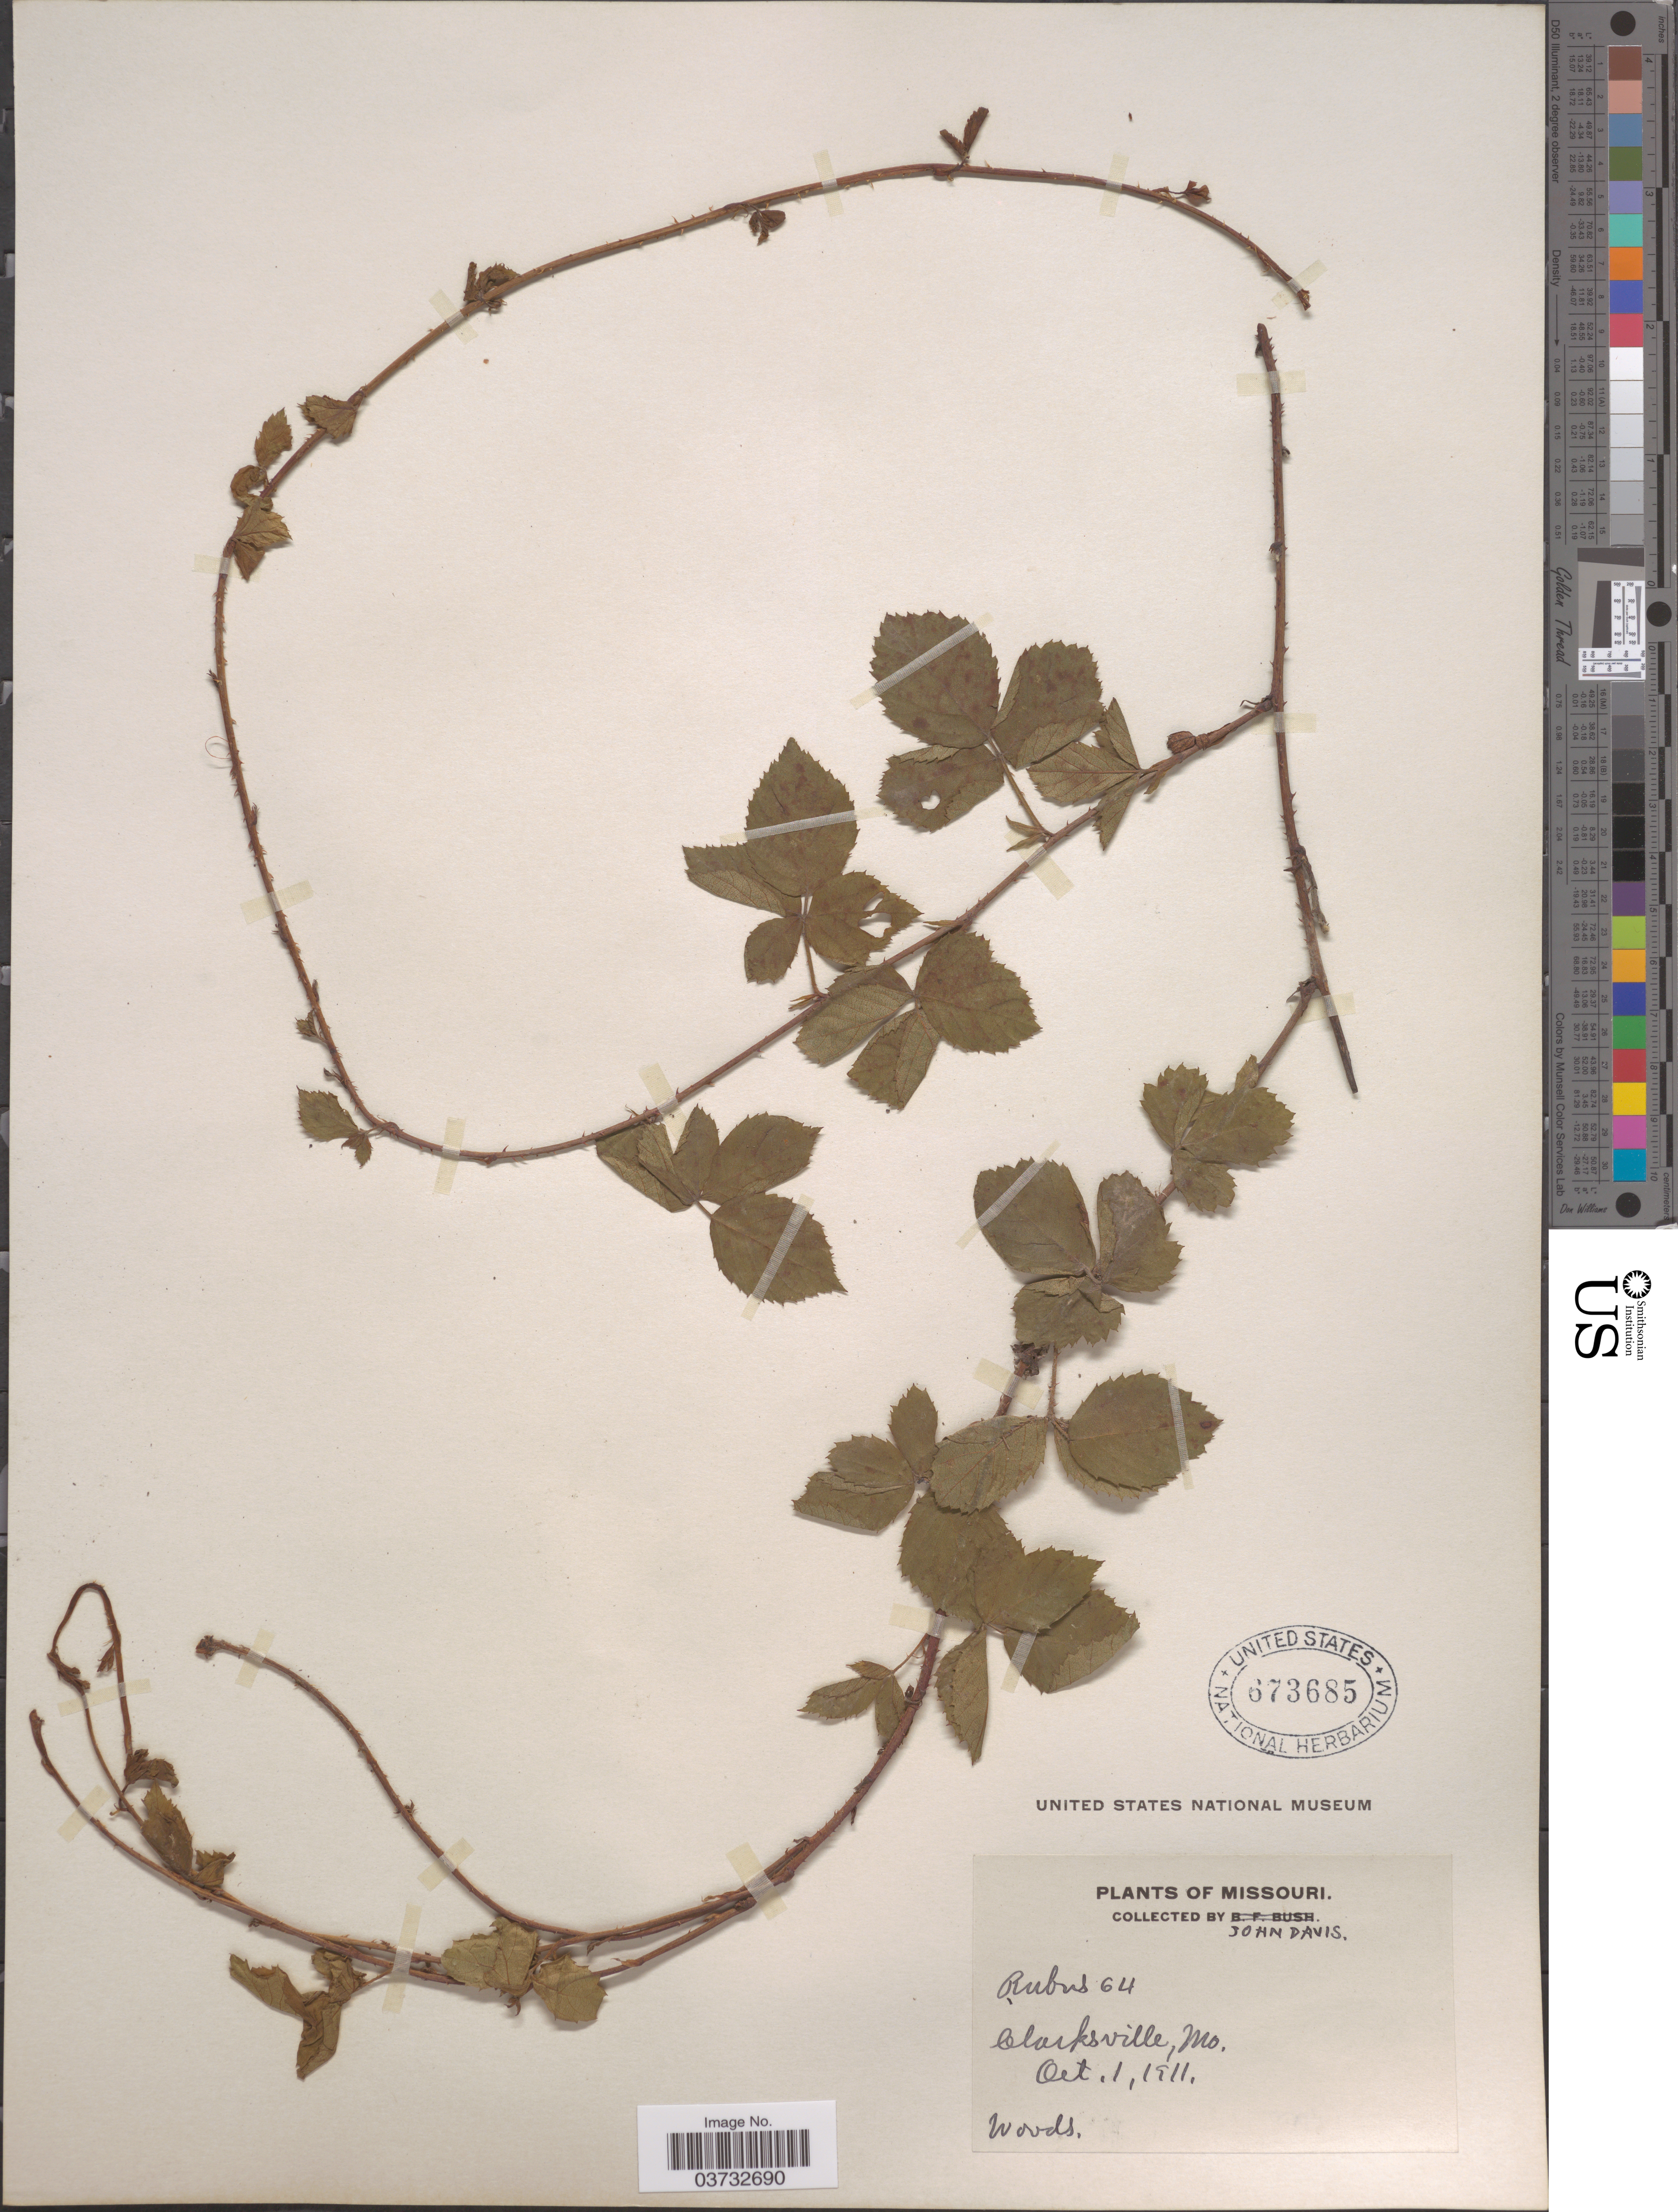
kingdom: Plantae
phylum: Tracheophyta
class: Magnoliopsida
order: Rosales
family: Rosaceae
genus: Rubus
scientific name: Rubus sp.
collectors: J. Davis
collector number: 64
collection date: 1911-10-01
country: United States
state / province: Missouri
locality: Clarksville.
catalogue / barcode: US 673685